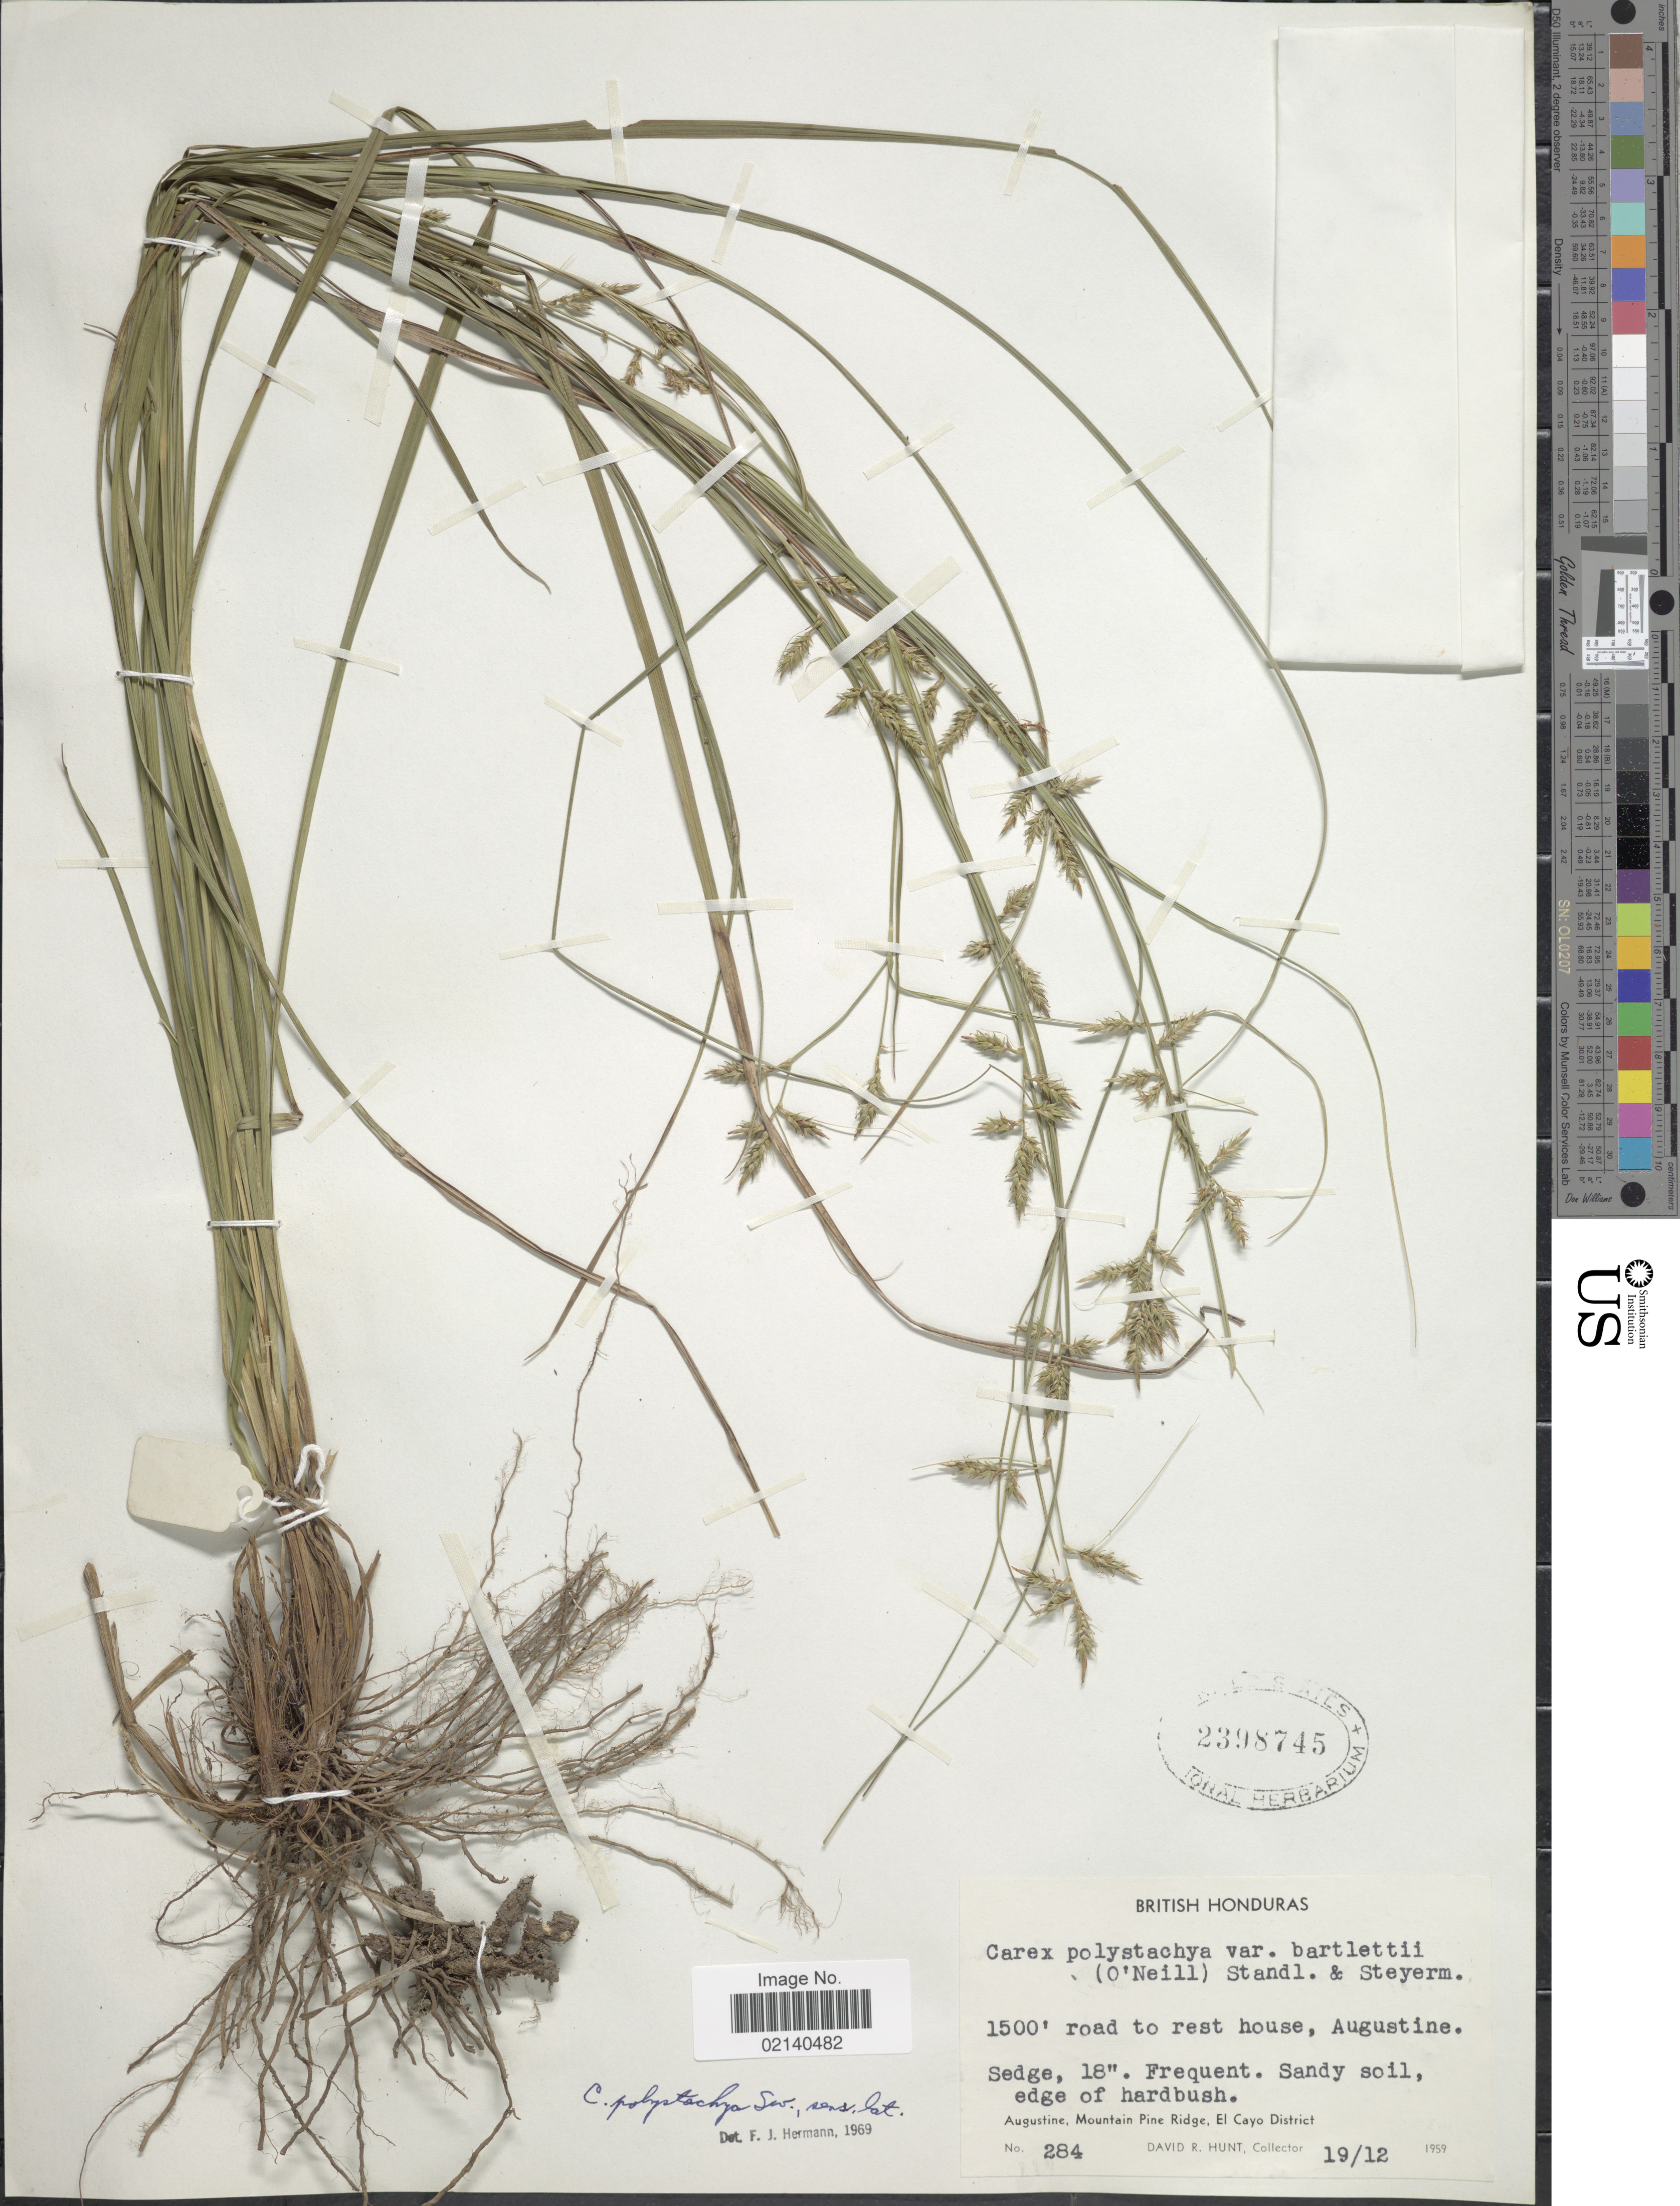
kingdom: Plantae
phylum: Tracheophyta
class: Liliopsida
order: Poales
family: Cyperaceae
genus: Carex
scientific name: Carex polystachya var. bartlettii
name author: (O'Neill) Standl. & Steyerm.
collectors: D. R. Hunt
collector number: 284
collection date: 1959-12-19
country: Belize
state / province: Cayo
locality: British Honduras, El Cayo District, road to rest house, Augustine, Mountain Pine Ridge.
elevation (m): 457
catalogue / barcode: US 2398745